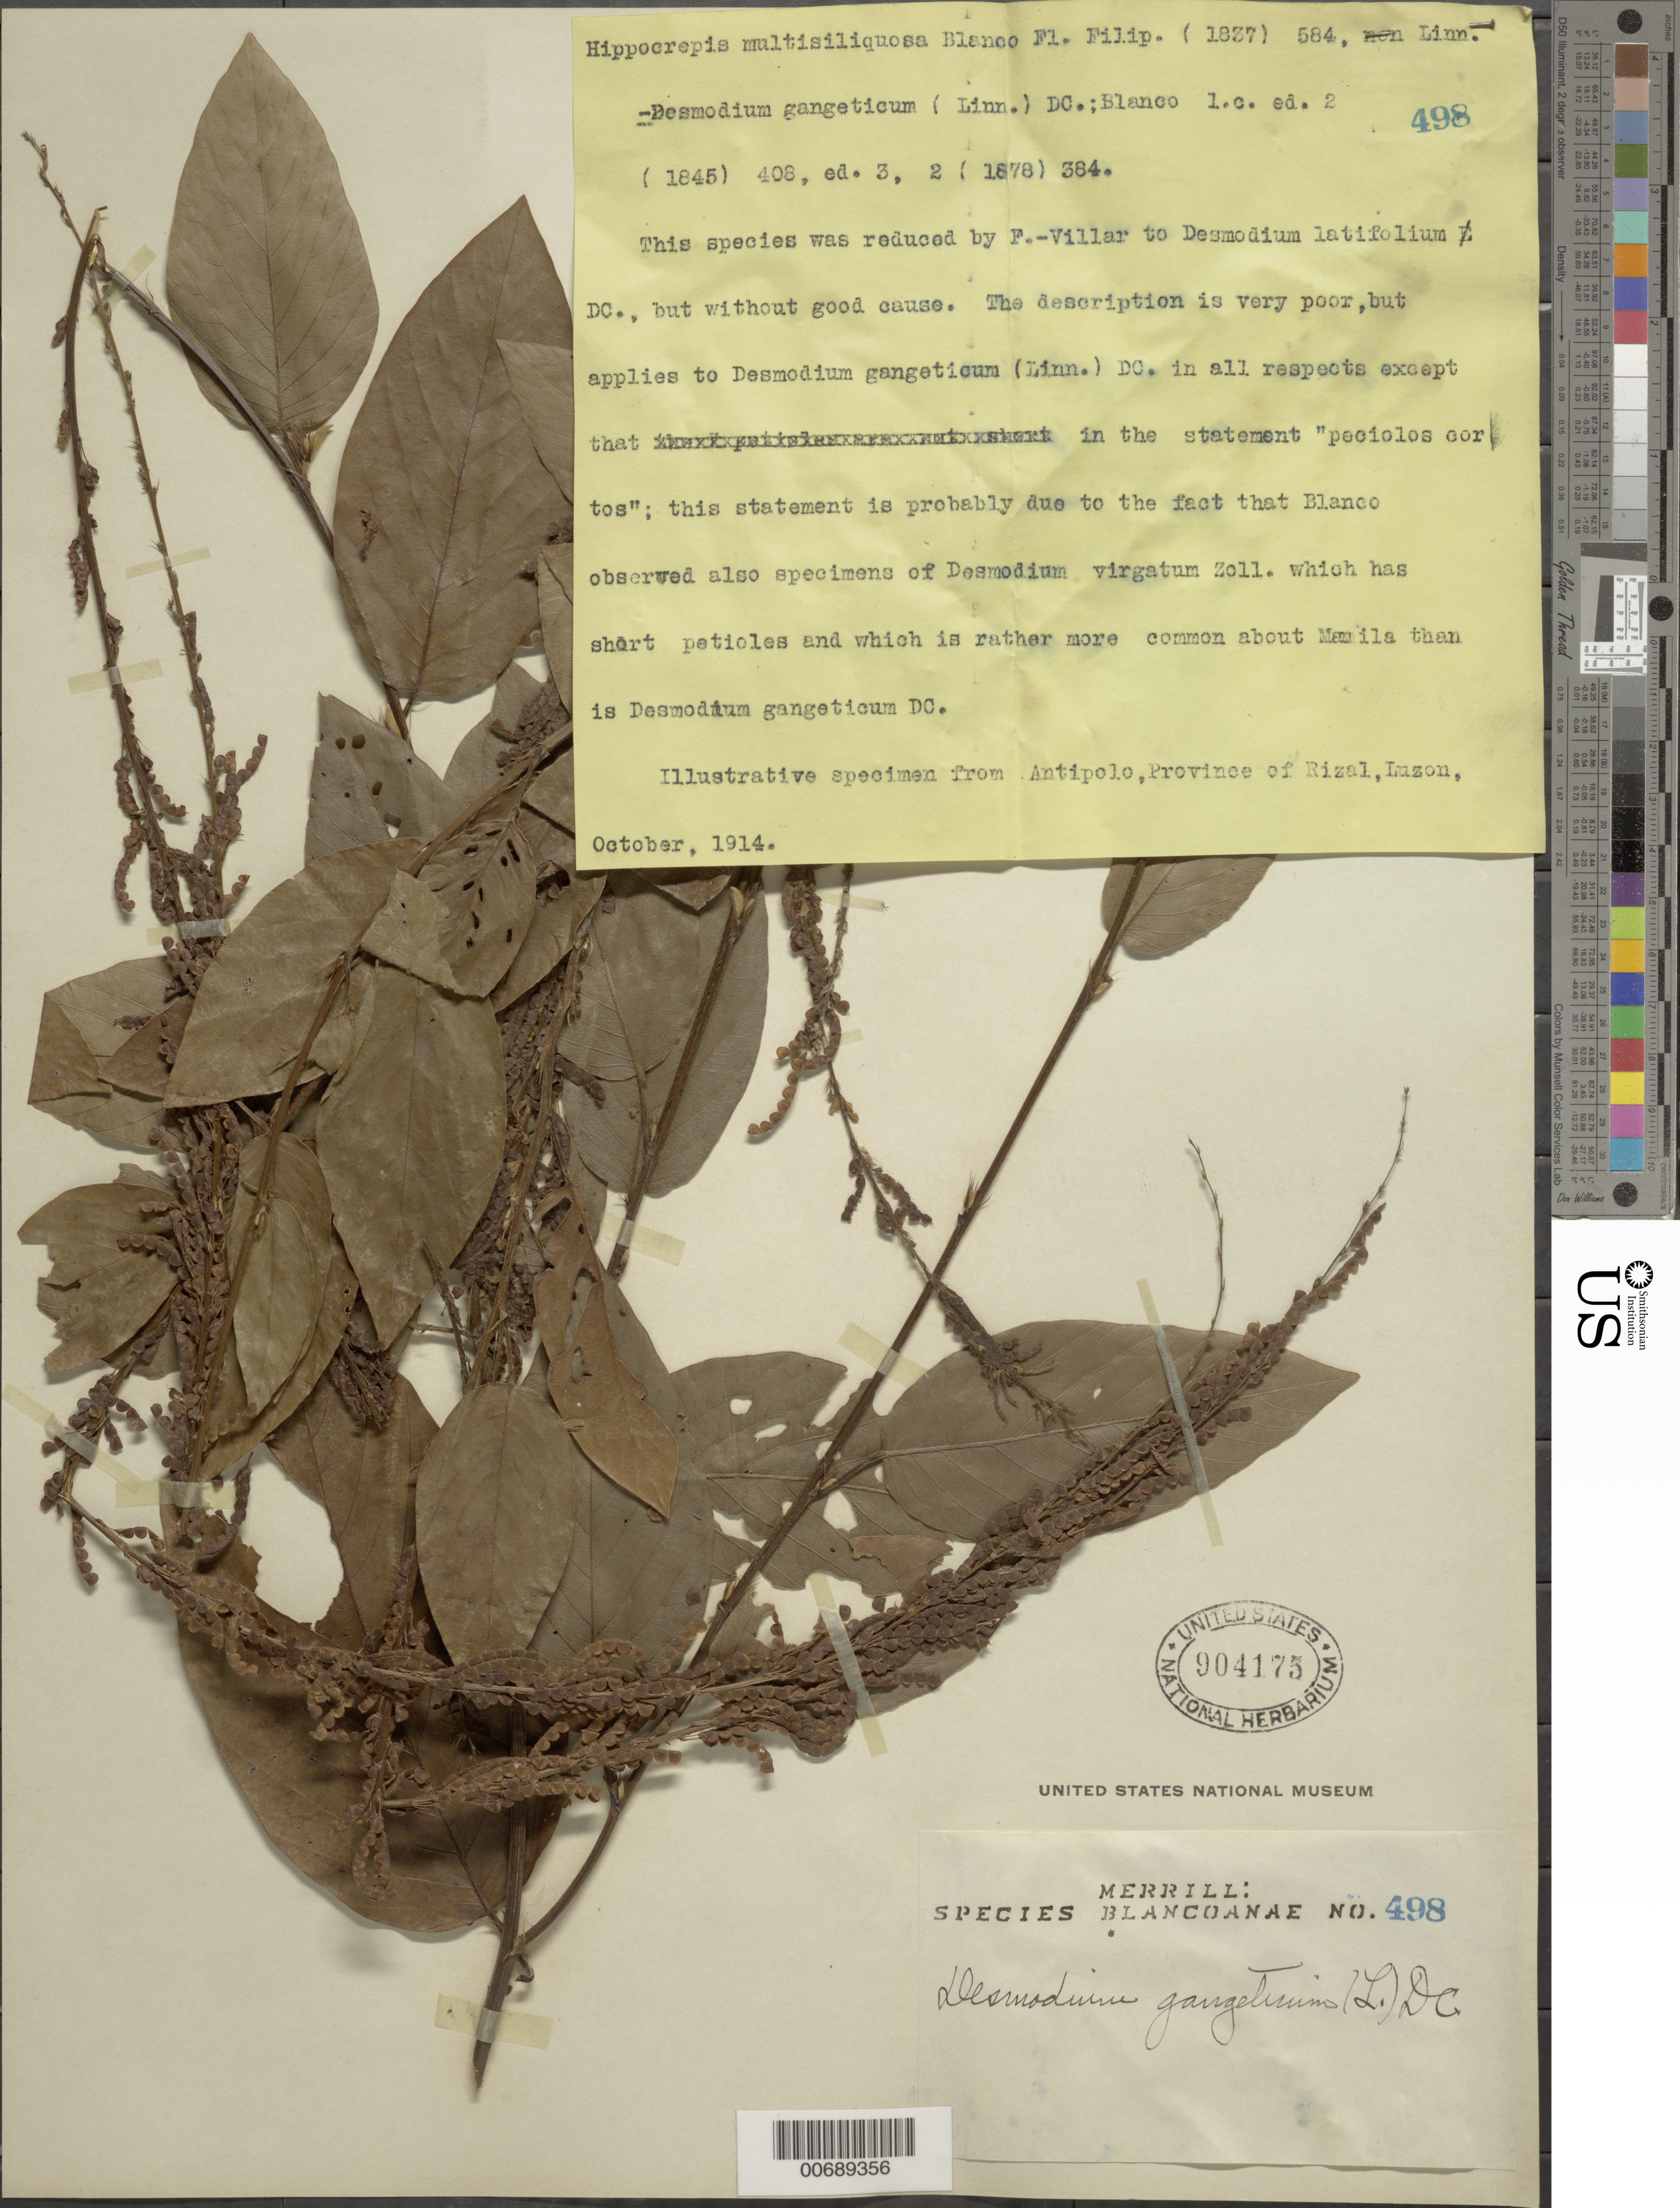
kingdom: Plantae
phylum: Tracheophyta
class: Magnoliopsida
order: Fabales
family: Fabaceae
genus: Pleurolobus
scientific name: Pleurolobus gangeticus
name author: (L.) J. St.-Hil. ex H. Ohashi & K. Ohashi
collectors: E. D. Merrill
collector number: Sp. Blancoan. 0498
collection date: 1913-09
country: Philippines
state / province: Central Luzon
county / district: Bulacan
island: Luzon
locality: Angat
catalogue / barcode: US 904175